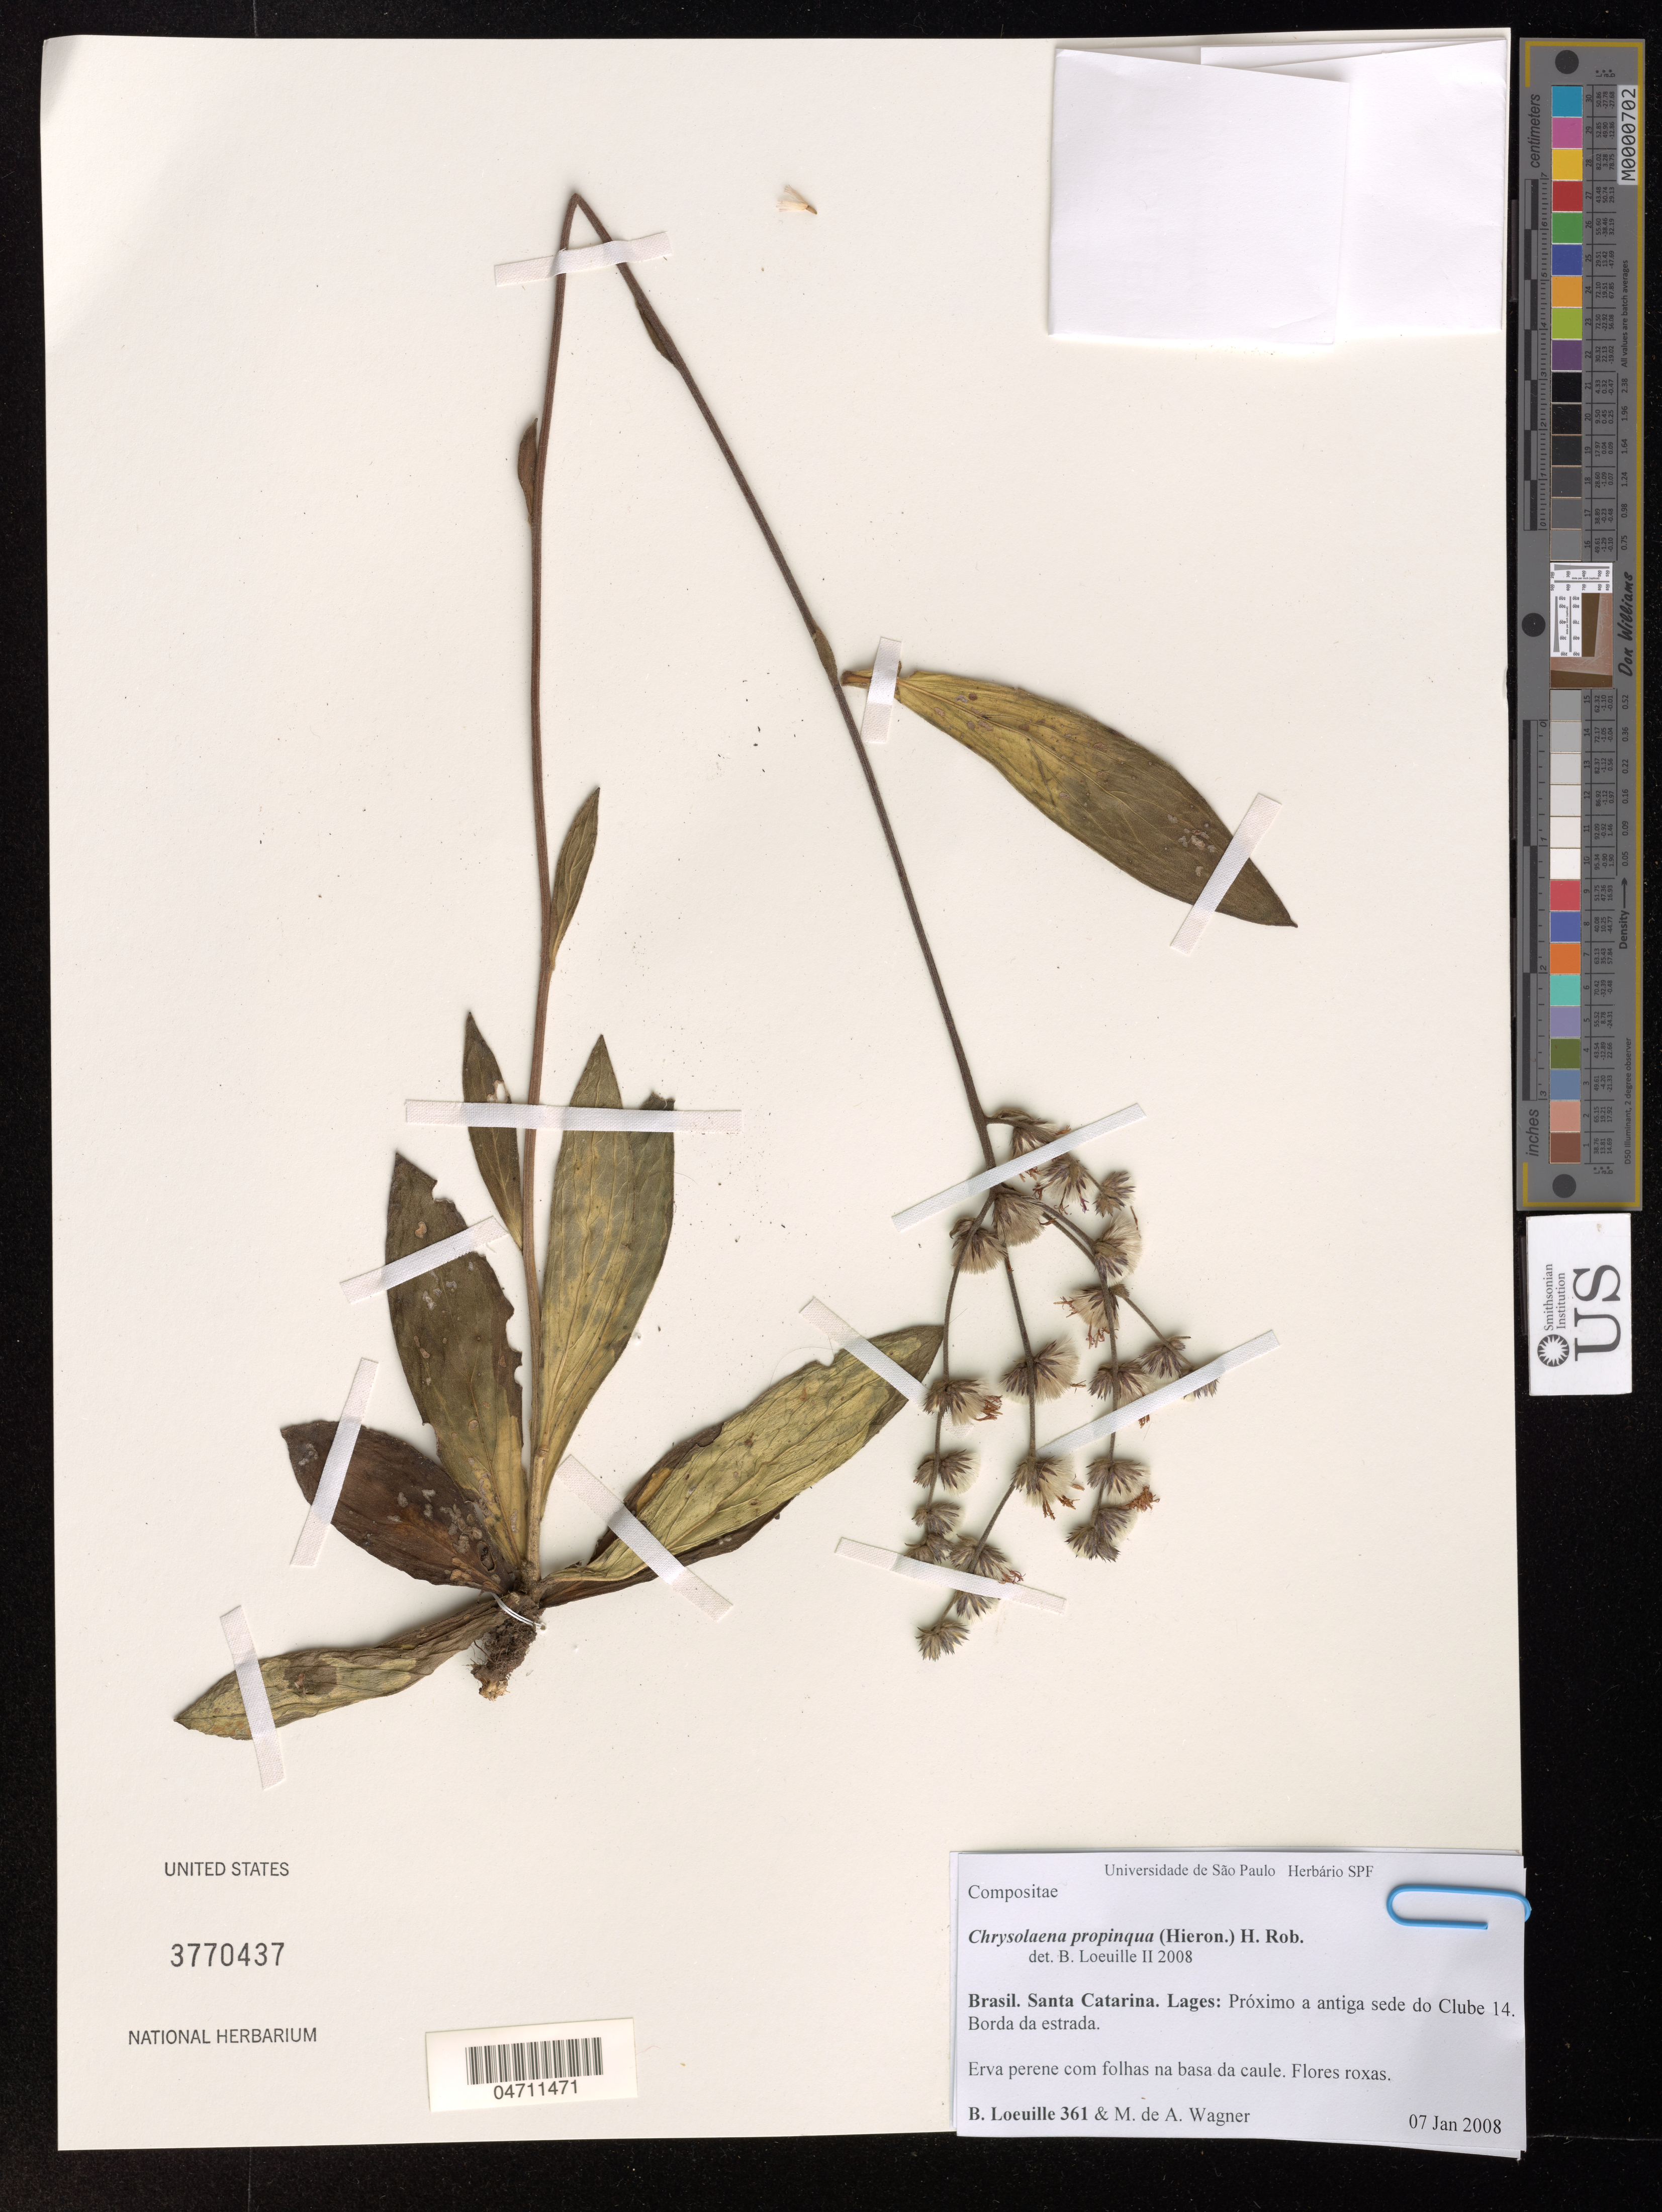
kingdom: Plantae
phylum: Tracheophyta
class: Magnoliopsida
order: Asterales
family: Asteraceae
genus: Chrysolaena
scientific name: Chrysolaena propinqua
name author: (Hieron.) H. Rob.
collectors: B. Loeuille & A. M. Wagner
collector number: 361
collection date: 2008-01-07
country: Brazil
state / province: Santa Catarina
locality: Lages: Próximo a antiga sede do Clube 14, Borda da estrada.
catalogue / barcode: US 3770437